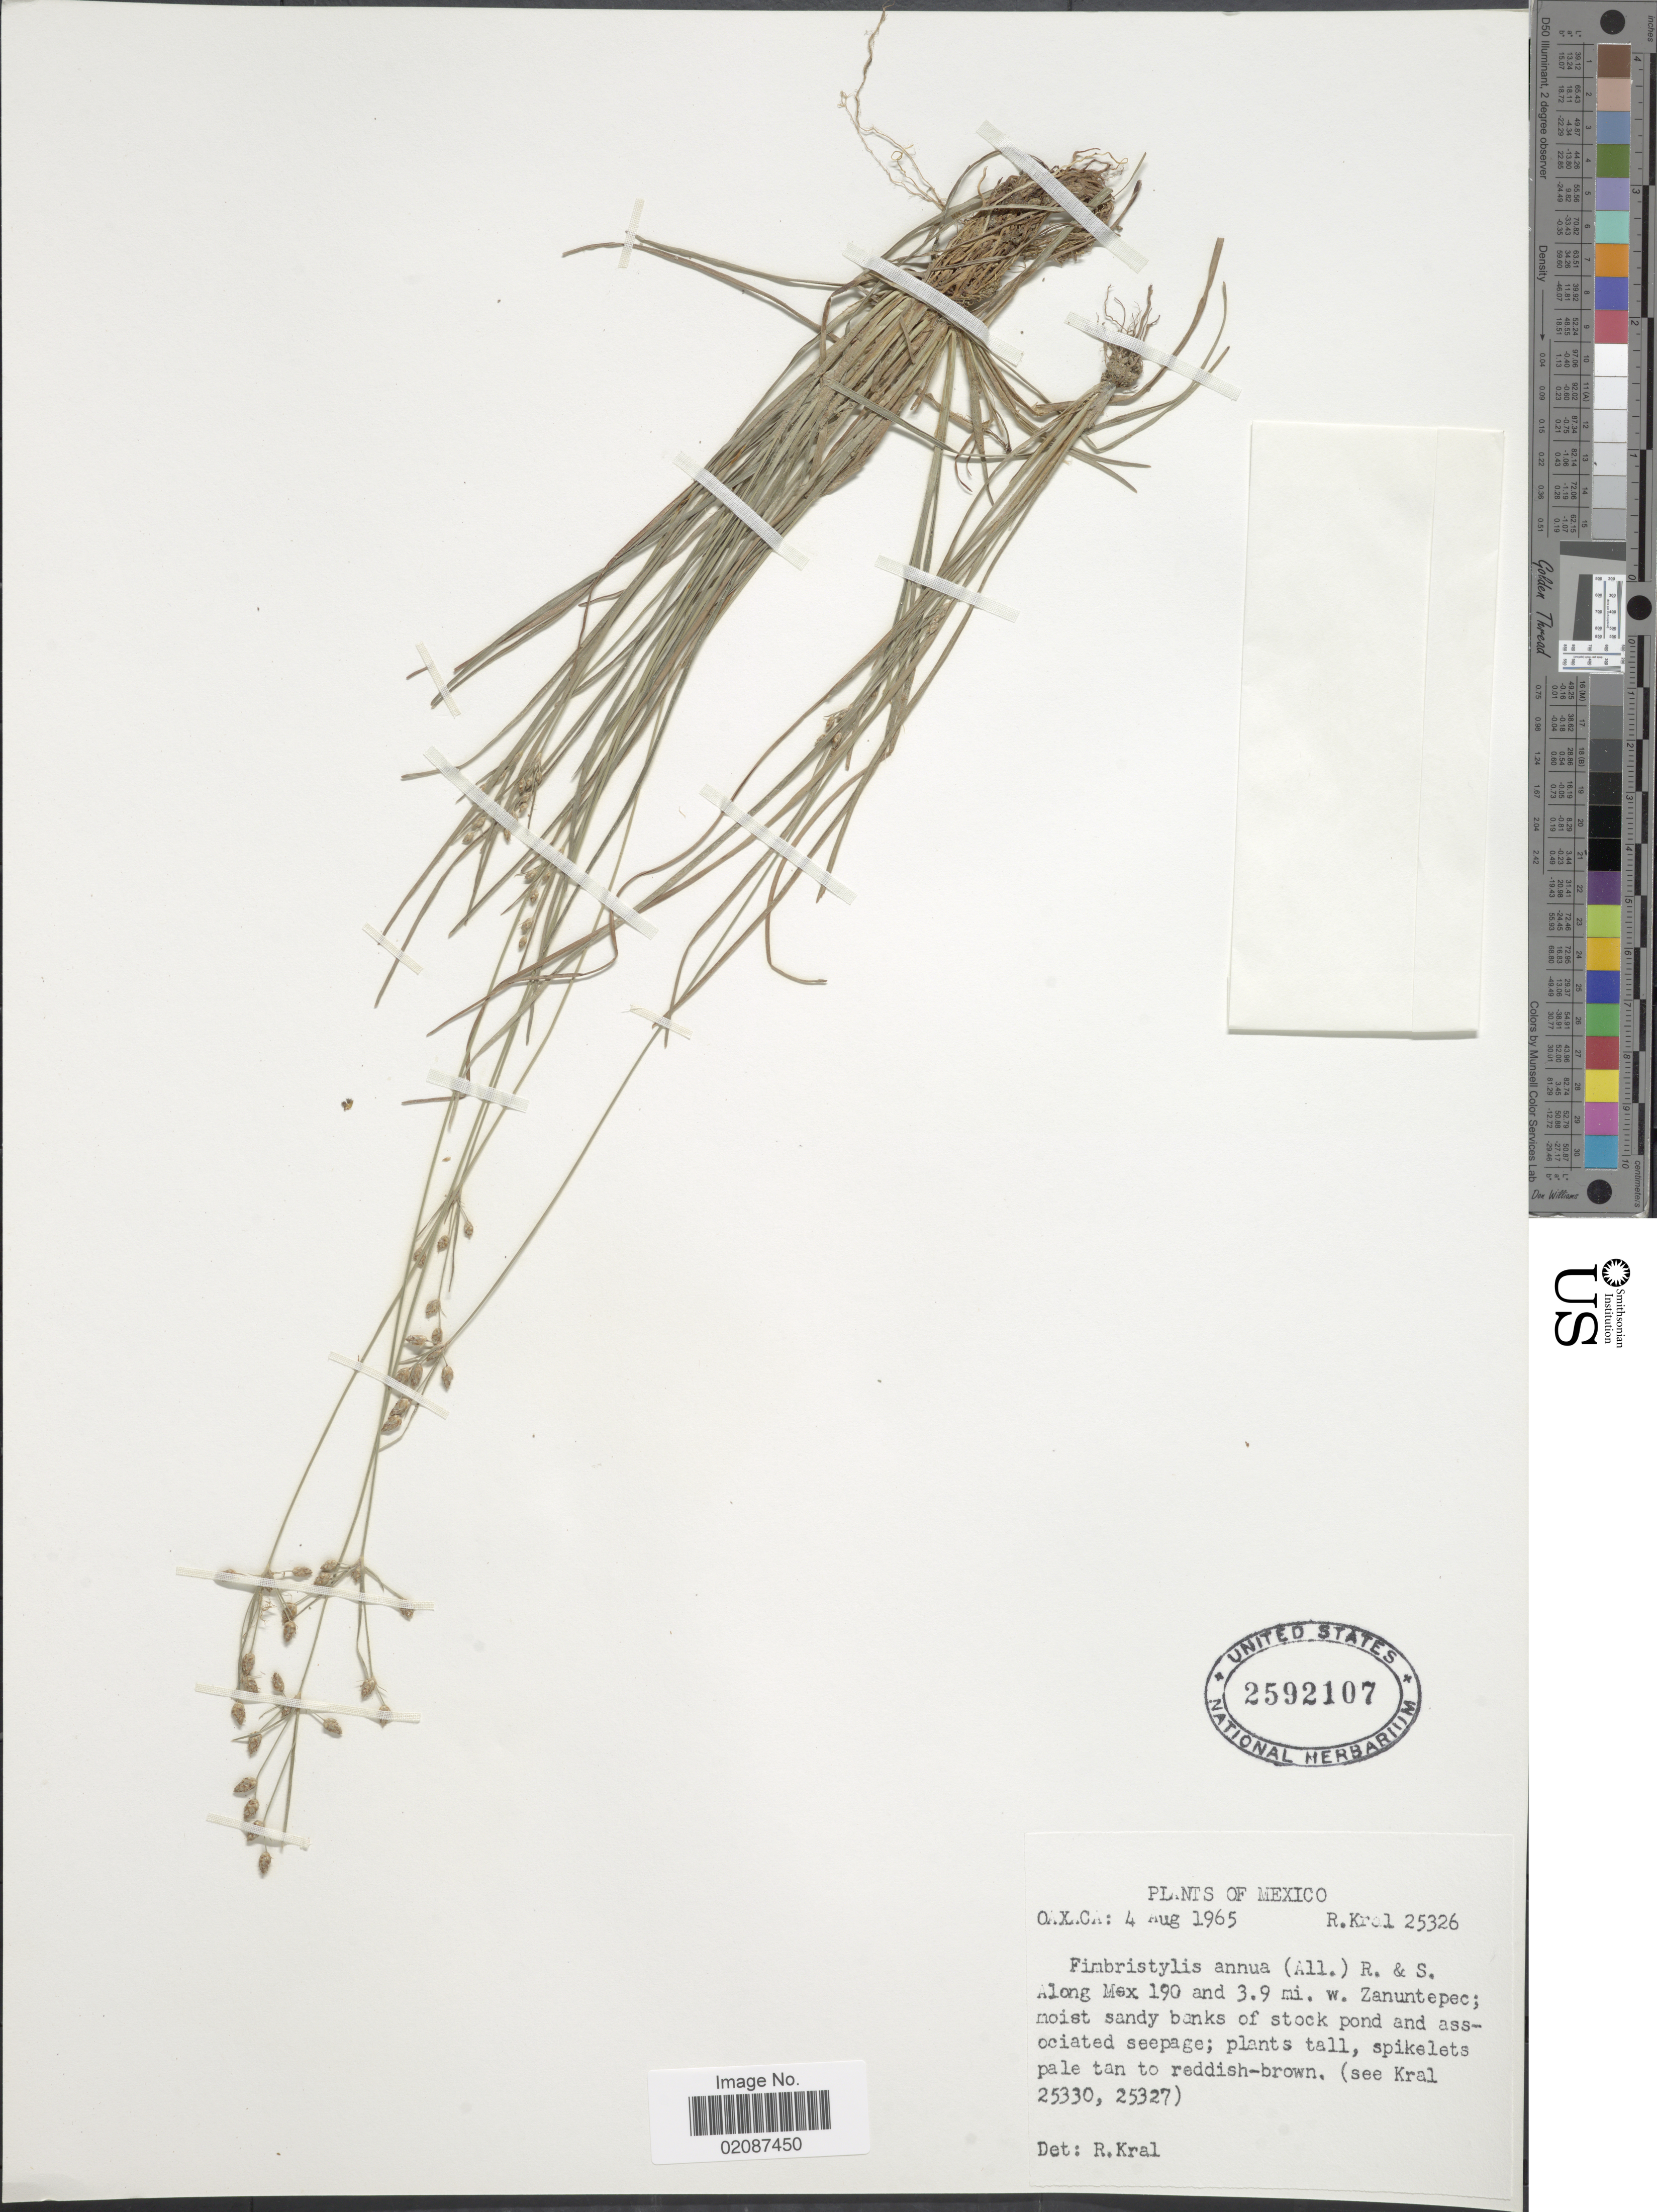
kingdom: Plantae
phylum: Tracheophyta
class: Liliopsida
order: Poales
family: Cyperaceae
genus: Fimbristylis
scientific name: Fimbristylis annua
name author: (All.) Roem. & Schult.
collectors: R. Kral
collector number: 25326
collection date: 1965-08-04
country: Mexico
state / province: Oaxaca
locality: Oaxaca, Along Mex 190 and 3.9 mi. w. Zanuntepec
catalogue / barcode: US 2592107